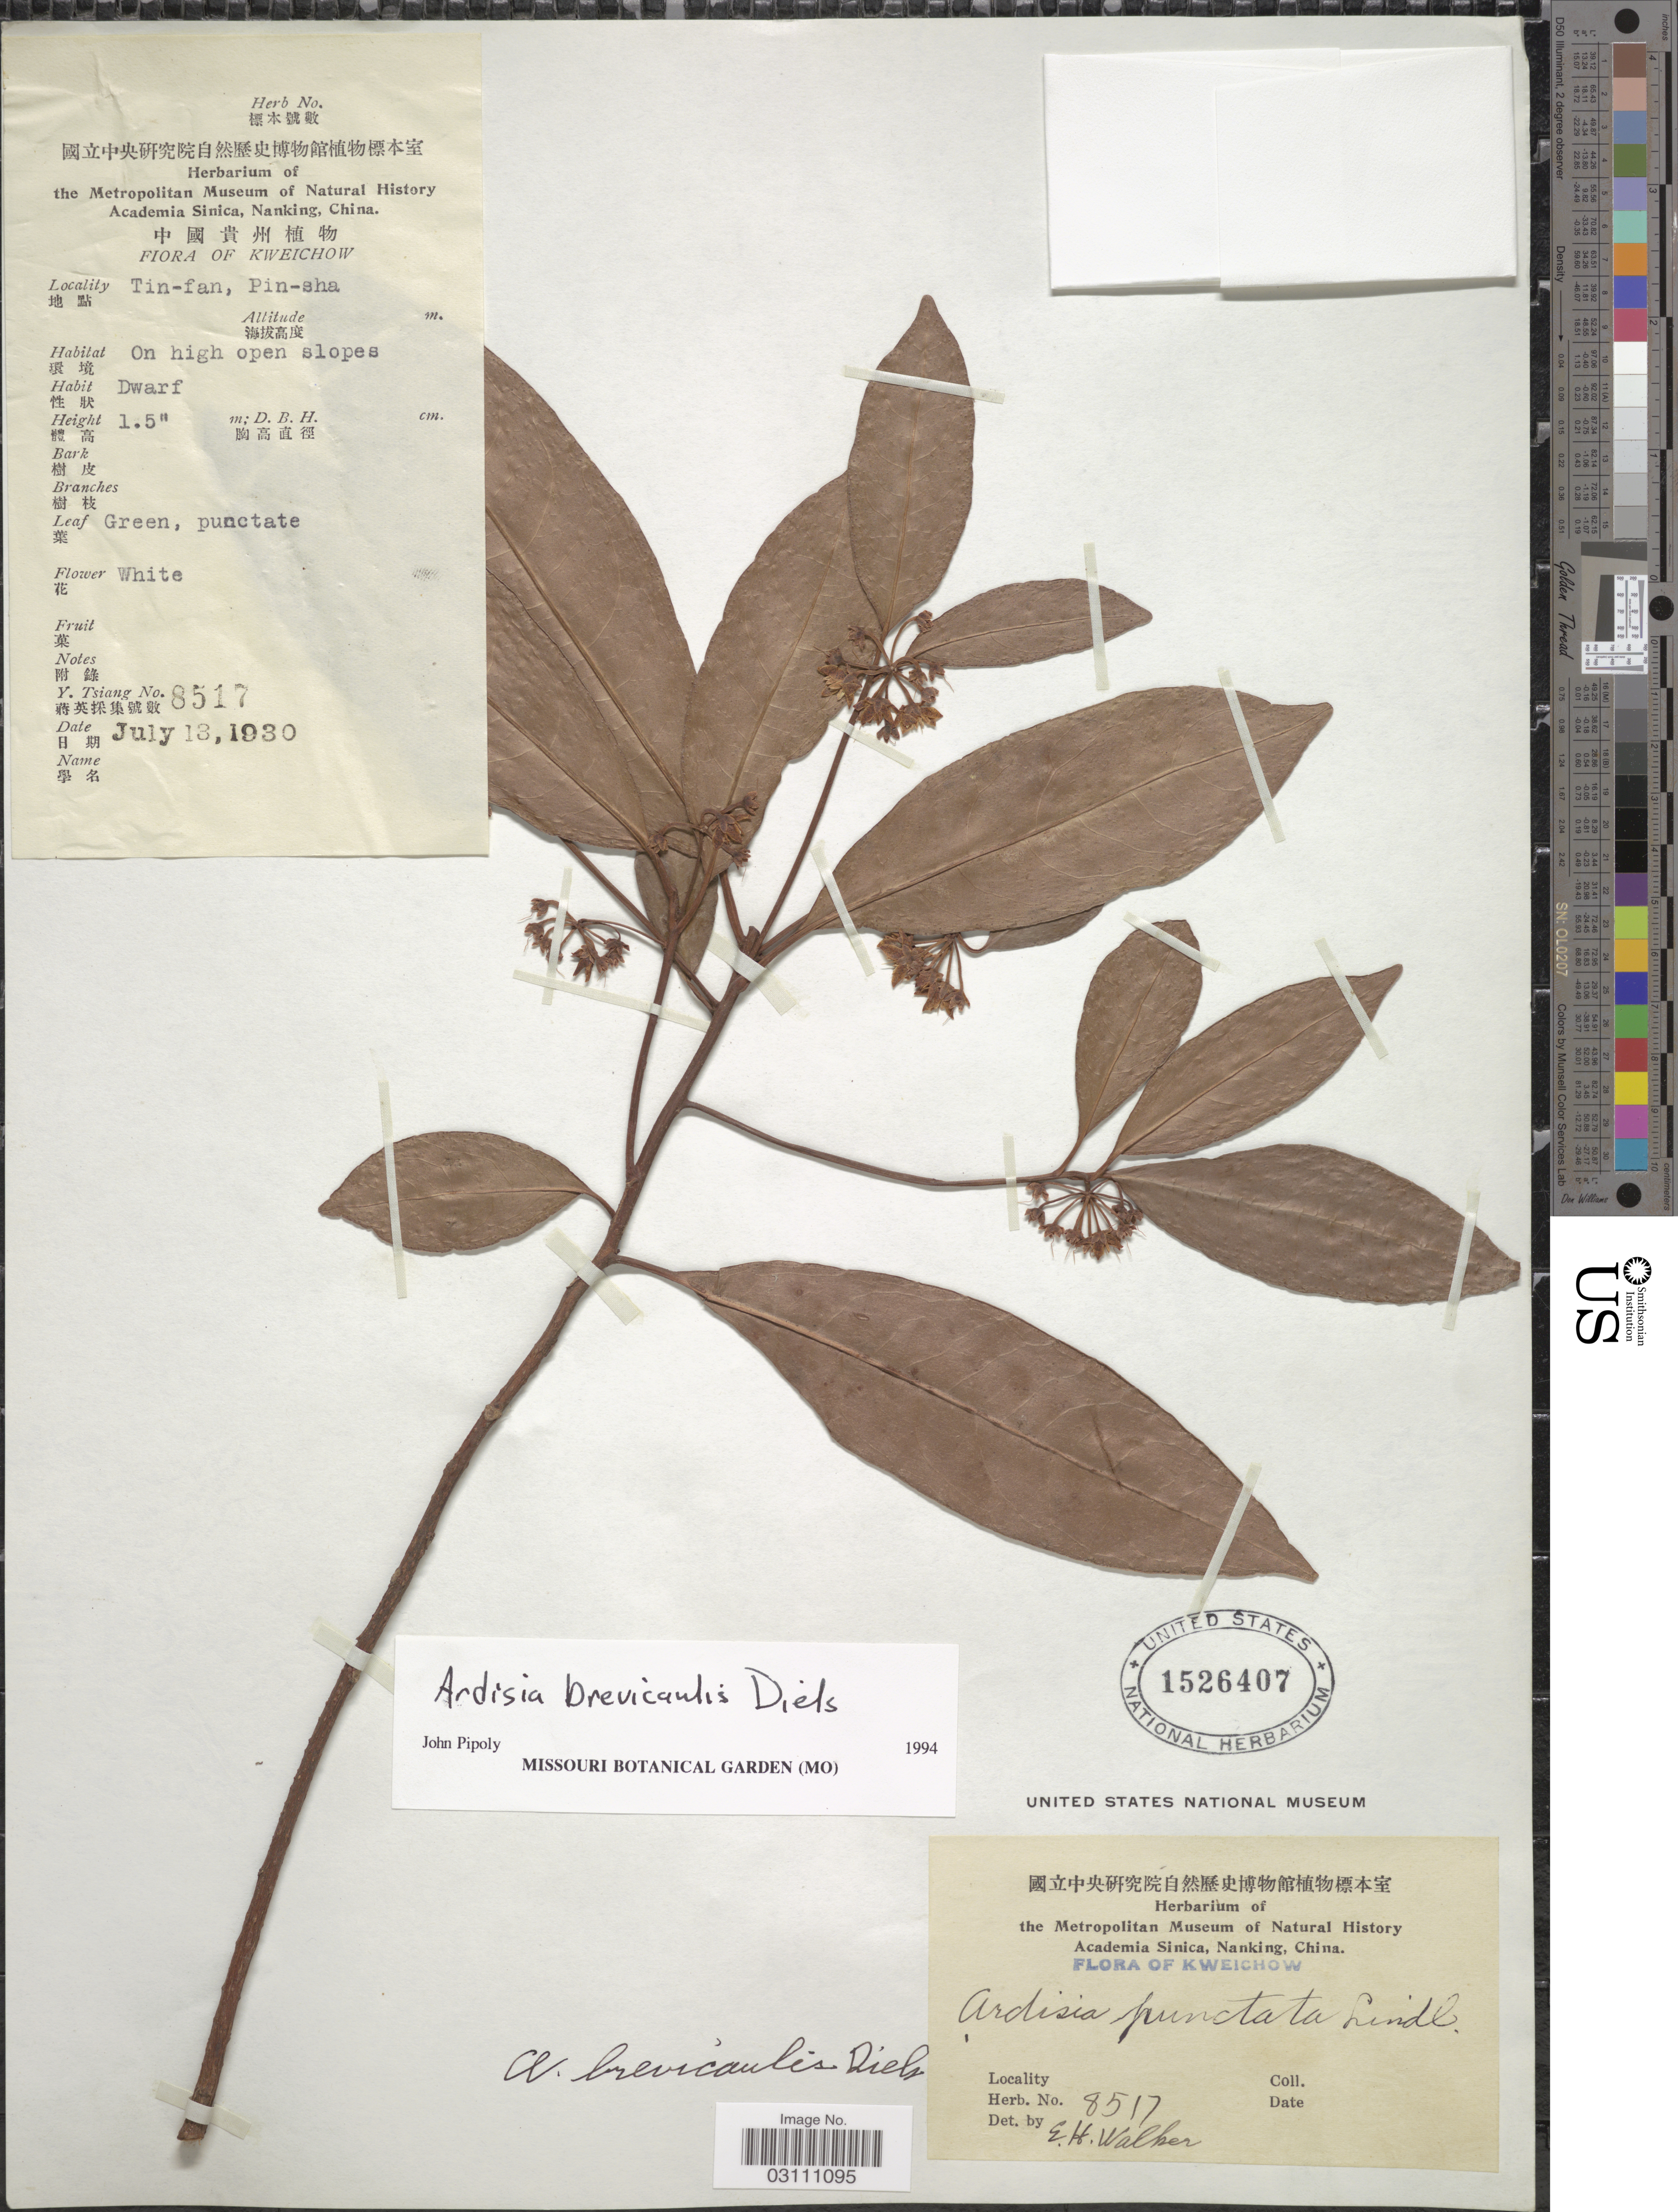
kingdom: Plantae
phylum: Tracheophyta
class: Magnoliopsida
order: Ericales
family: Primulaceae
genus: Ardisia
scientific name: Ardisia brevicaulis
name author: Diels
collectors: Y. Tsiang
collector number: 8517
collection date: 1930-07-13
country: China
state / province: Guizhou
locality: Kweichow. Tin-fan, Pin-sha.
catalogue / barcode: US 1526407